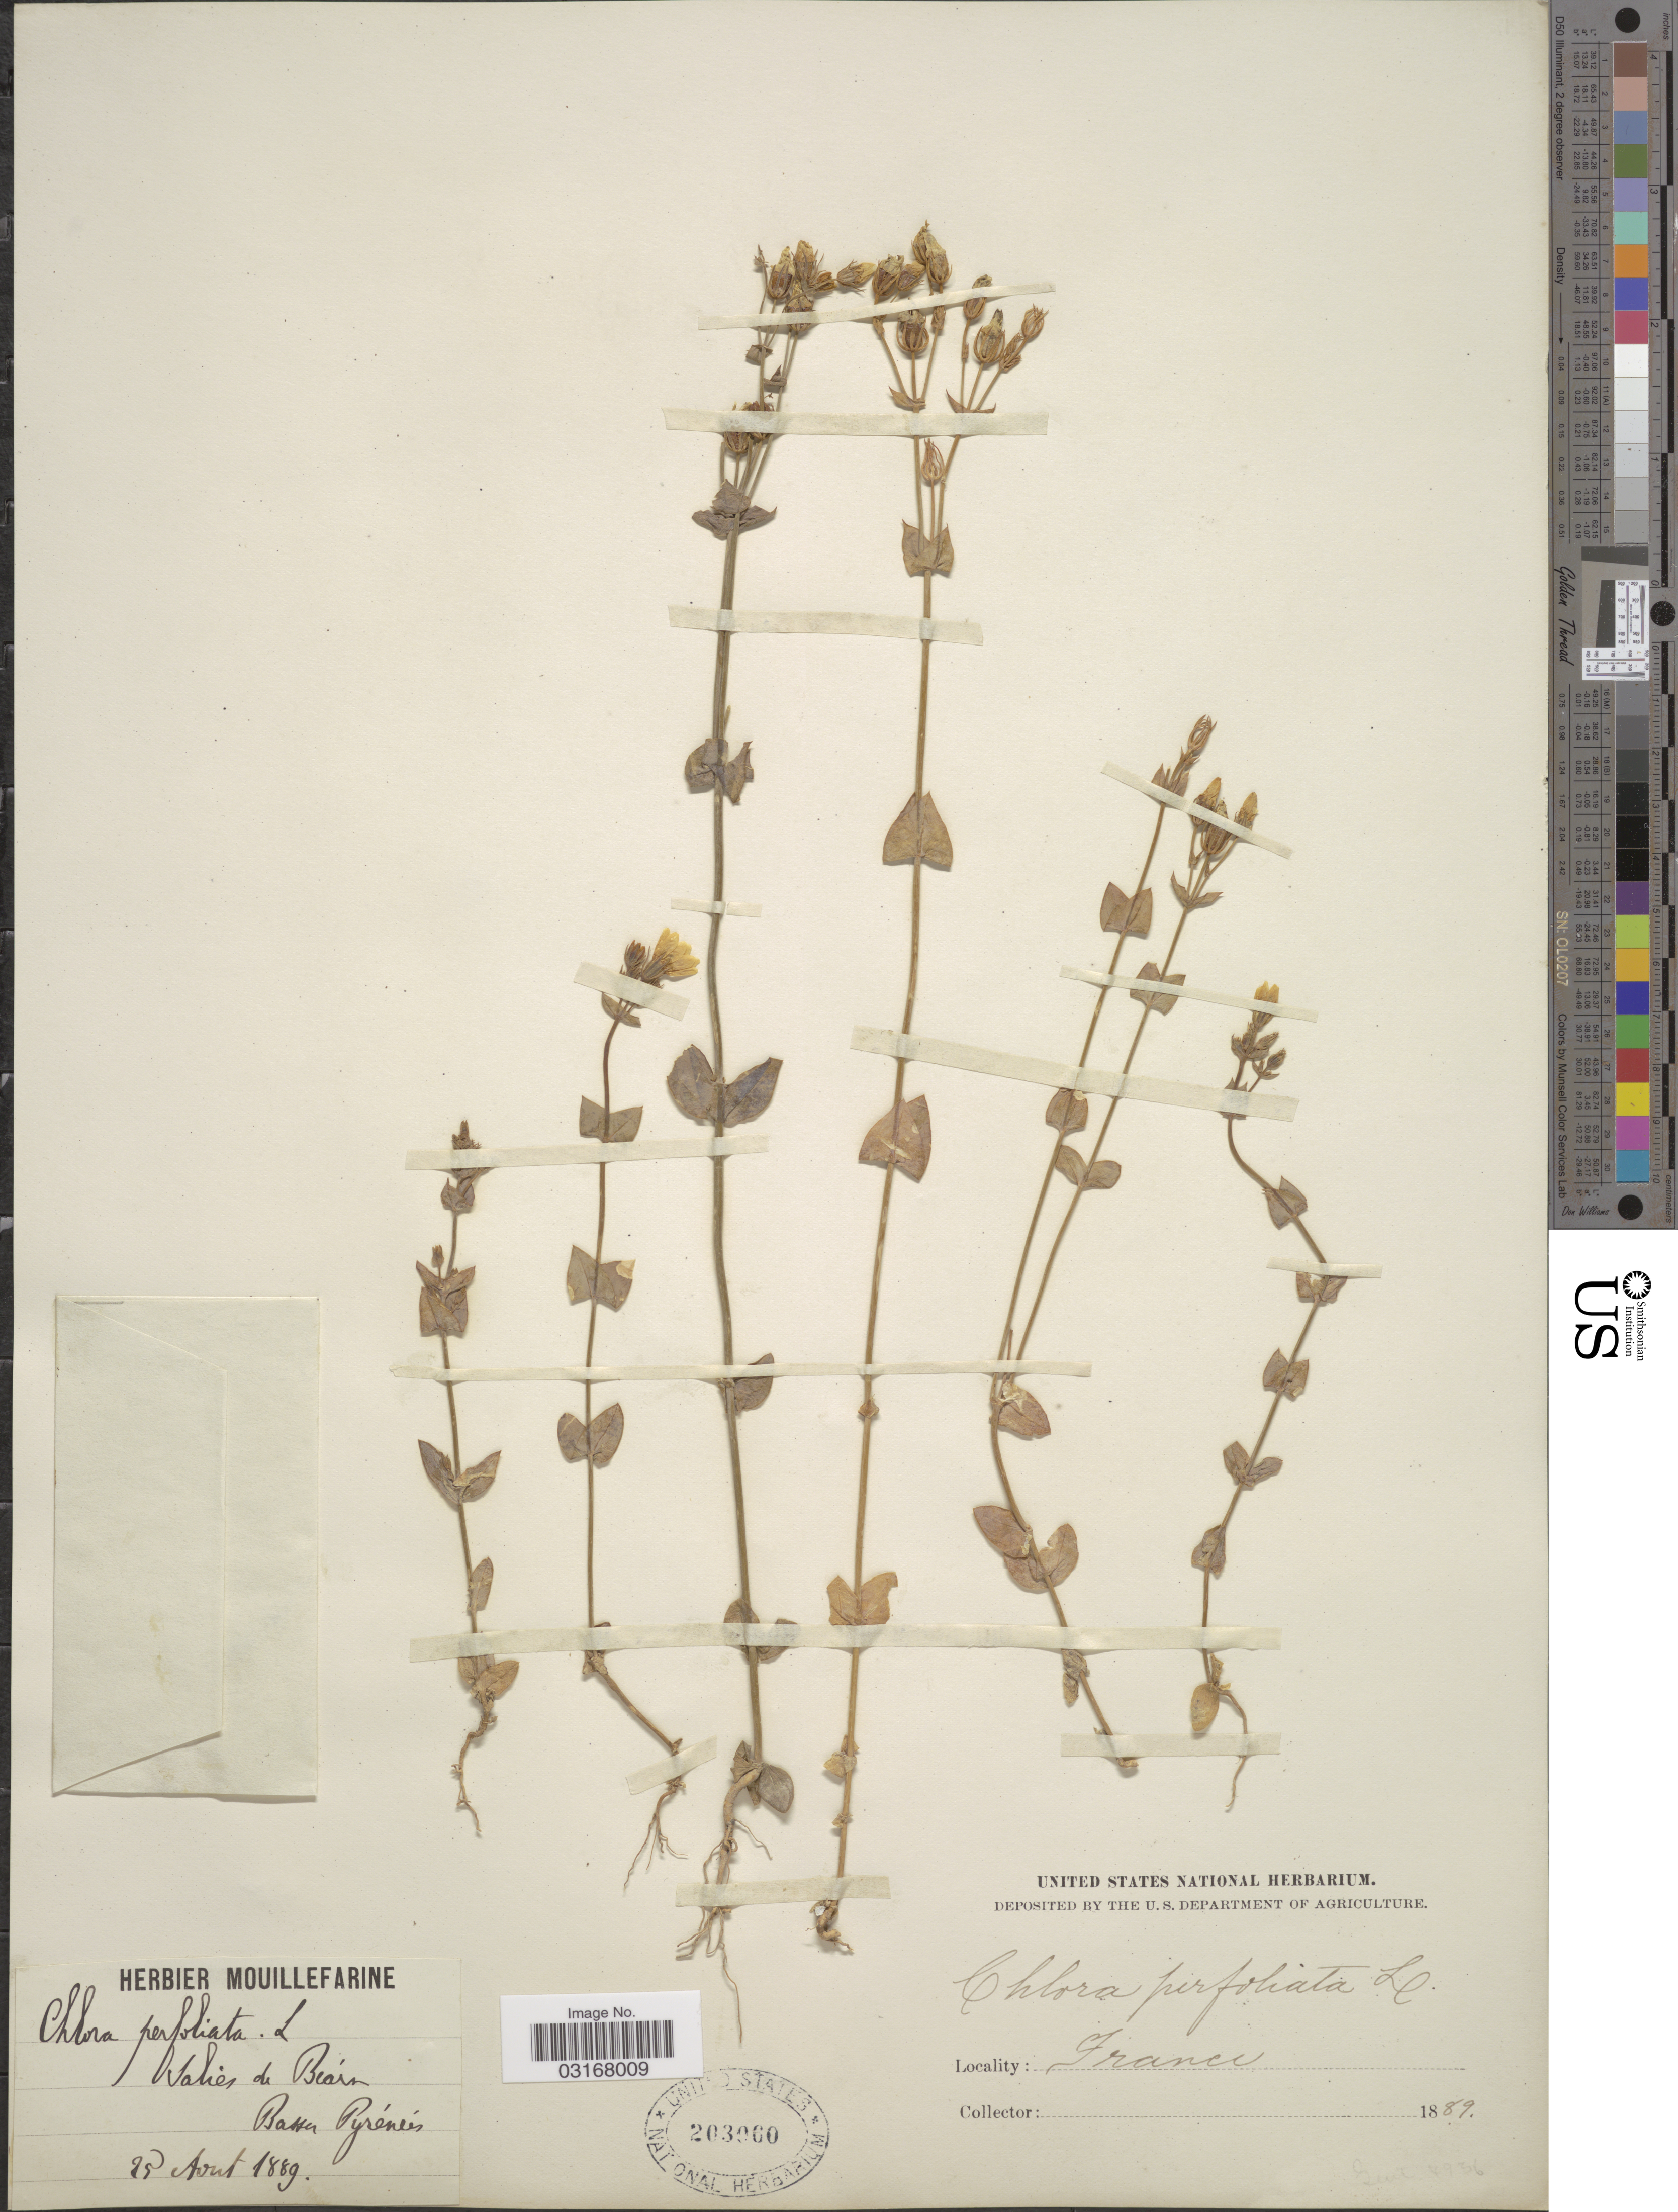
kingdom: Plantae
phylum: Tracheophyta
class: Magnoliopsida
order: Gentianales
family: Gentianaceae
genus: Chlora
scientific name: Chlora perfoliata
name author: (L.) L.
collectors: ex herb. Mouillefarine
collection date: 1889-08-25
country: France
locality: Salies de Bearn. Bassin Pyréneés.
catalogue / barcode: US 203060